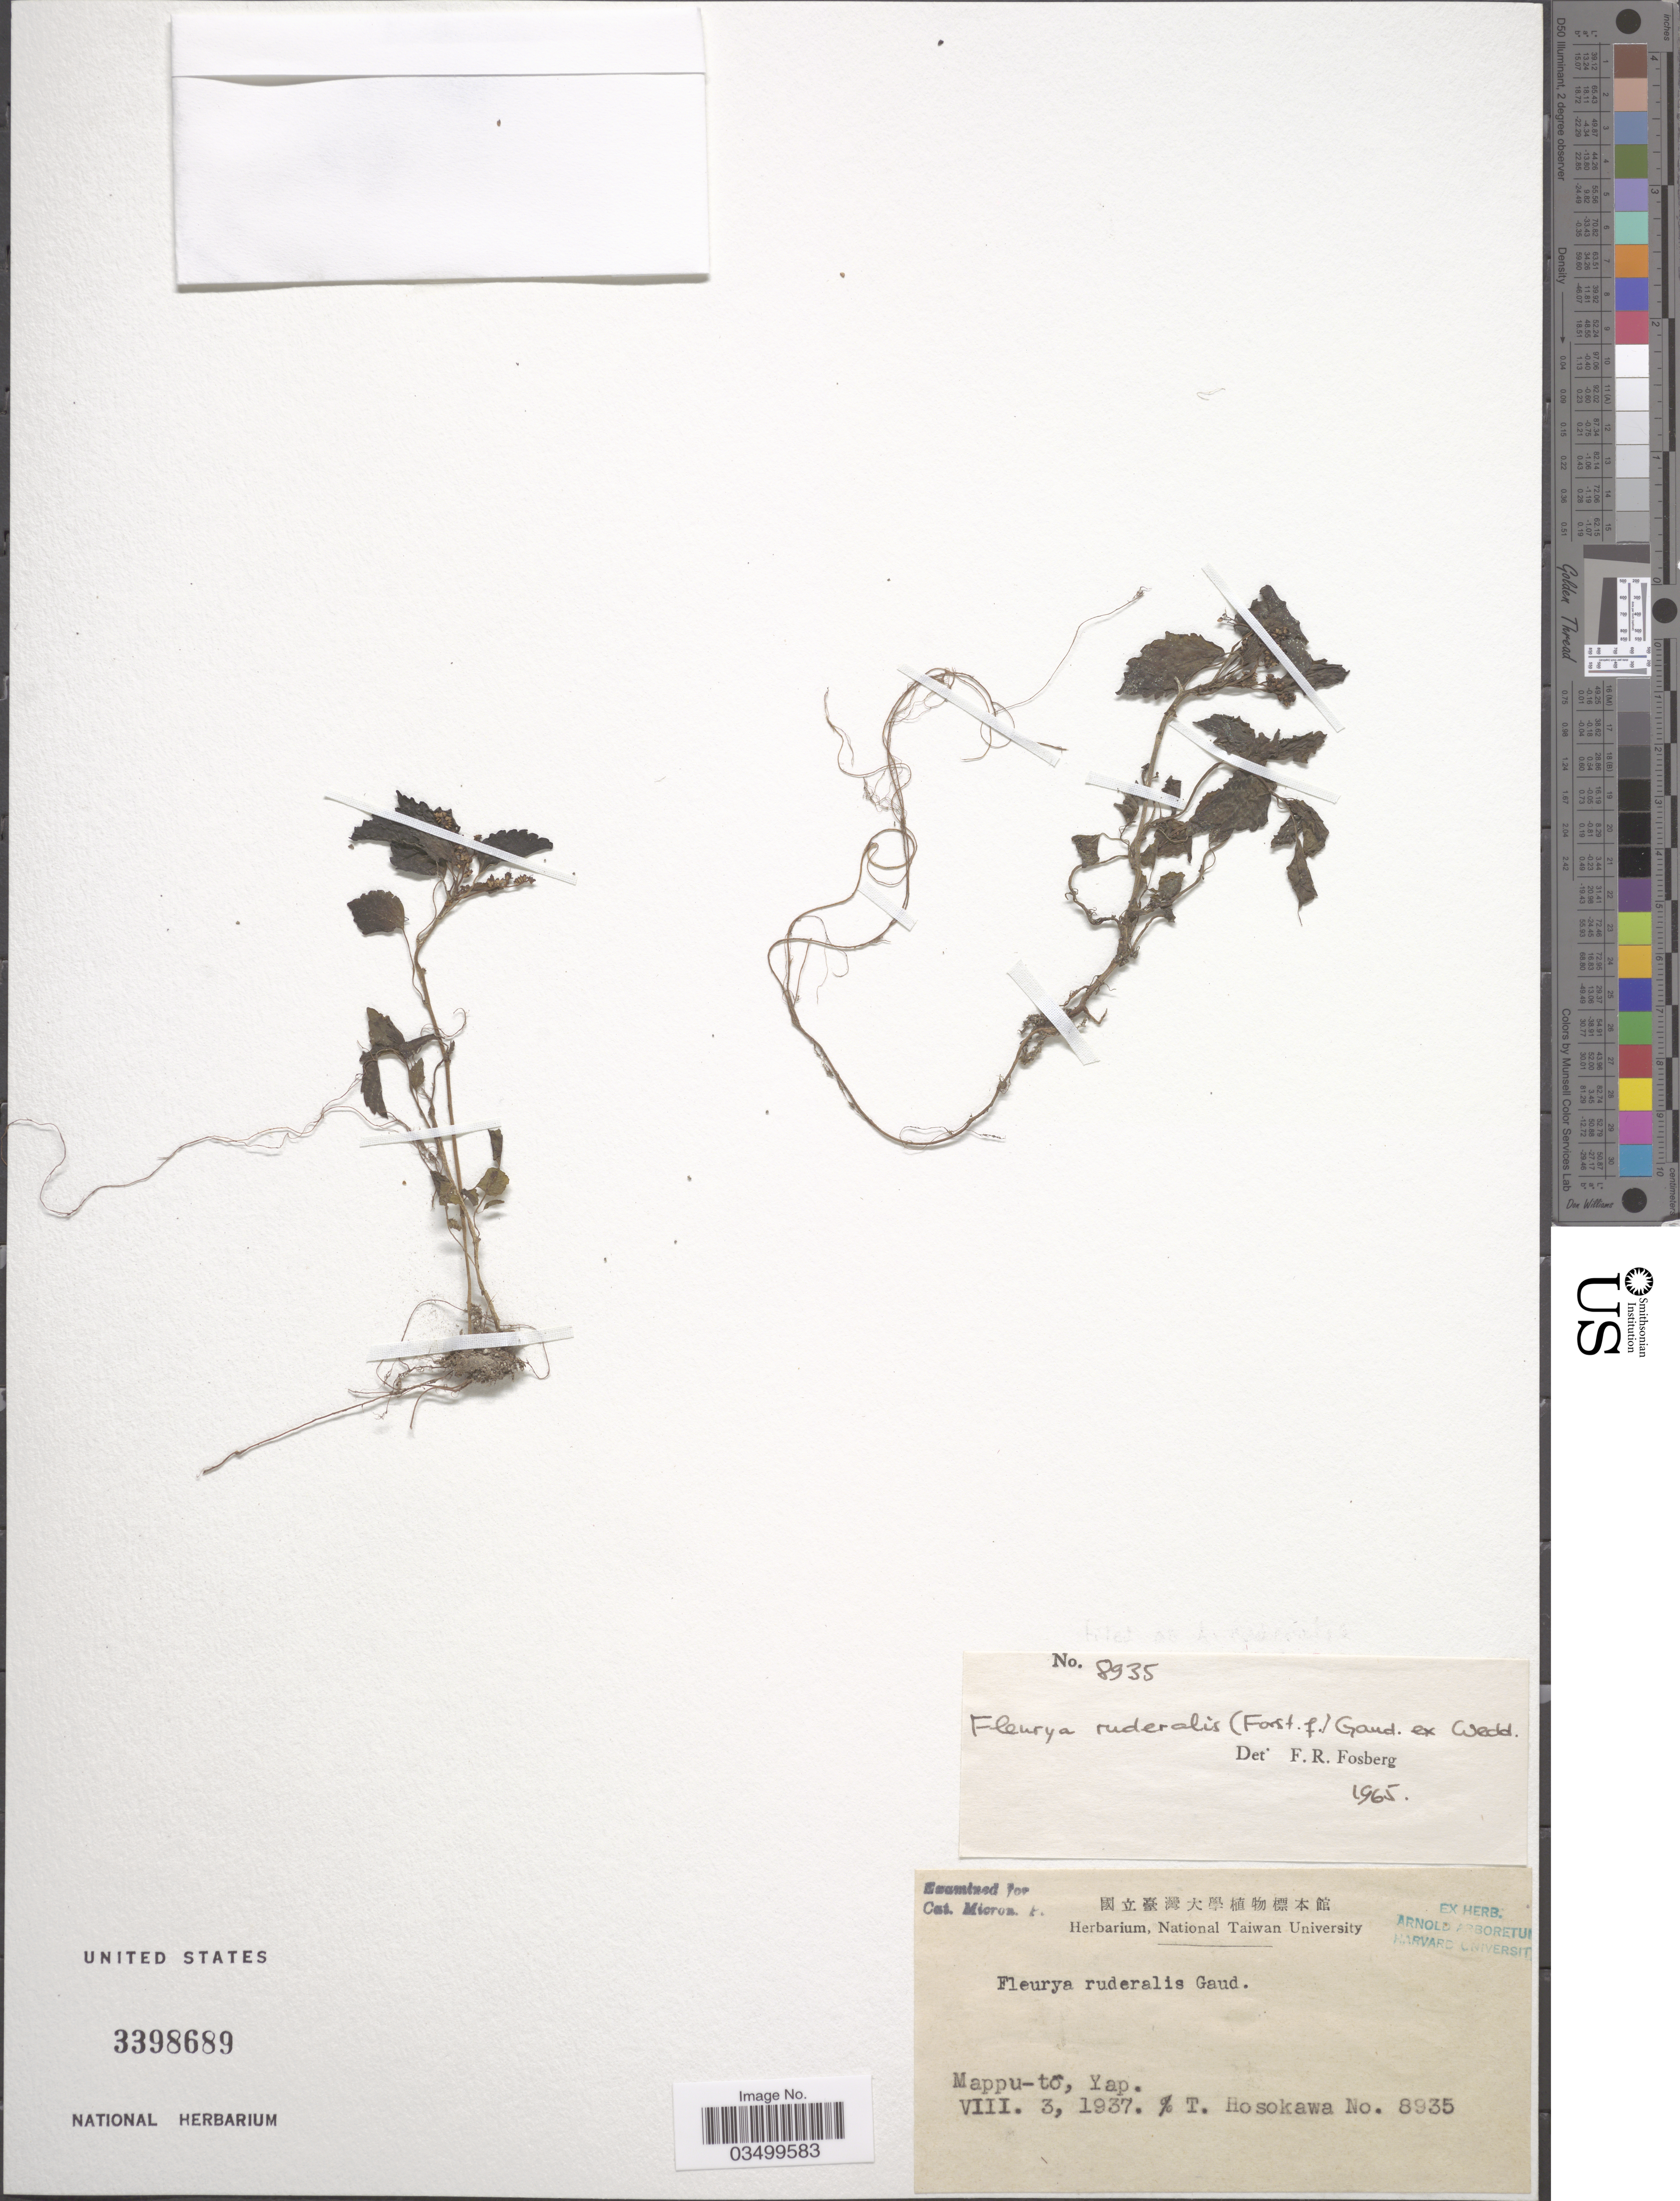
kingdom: Plantae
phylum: Tracheophyta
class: Magnoliopsida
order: Rosales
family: Urticaceae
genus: Laportea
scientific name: Laportea ruderalis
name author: (G. Forst.) Chew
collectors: T. Hosokawa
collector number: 8935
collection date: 1937-08-03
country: Micronesia, Federated States of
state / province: Yap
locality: Mappu-to, Yap.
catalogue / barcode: US 3398689